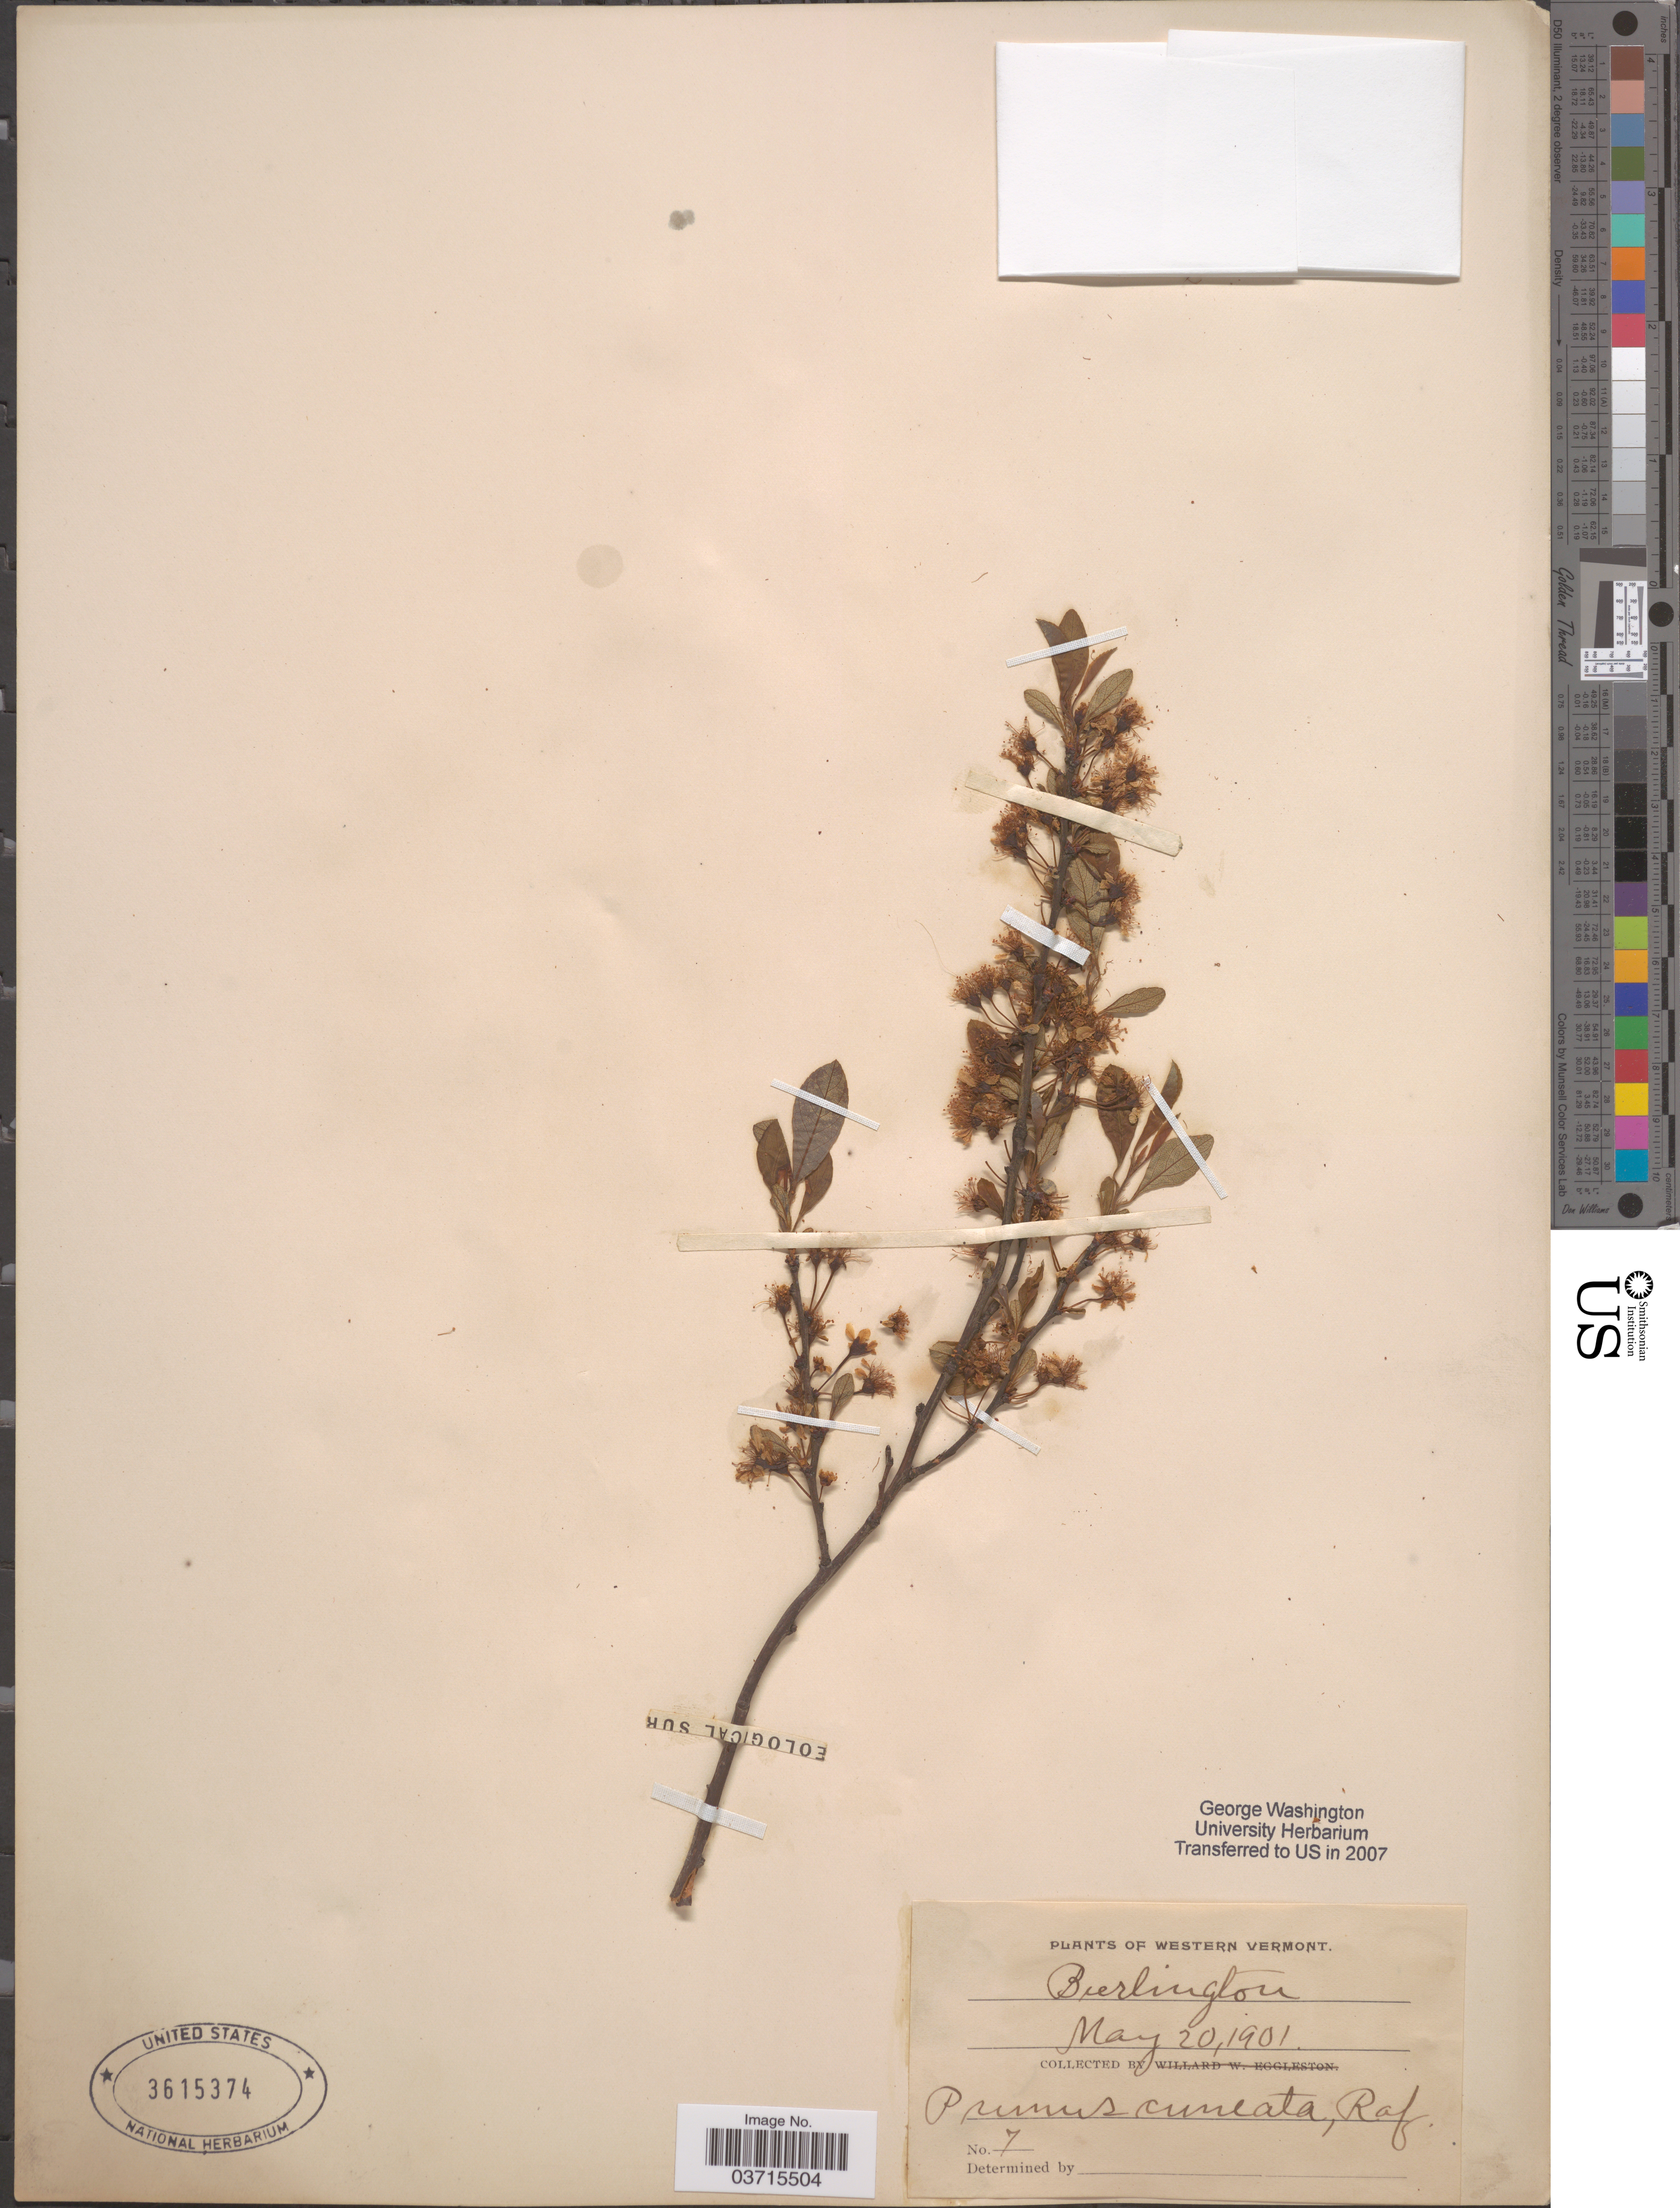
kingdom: Plantae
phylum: Tracheophyta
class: Magnoliopsida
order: Rosales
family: Rosaceae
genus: Prunus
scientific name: Prunus cuneata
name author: Raf.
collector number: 7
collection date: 1901-05-20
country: United States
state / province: Vermont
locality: Western Vermont.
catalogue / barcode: US 3615374